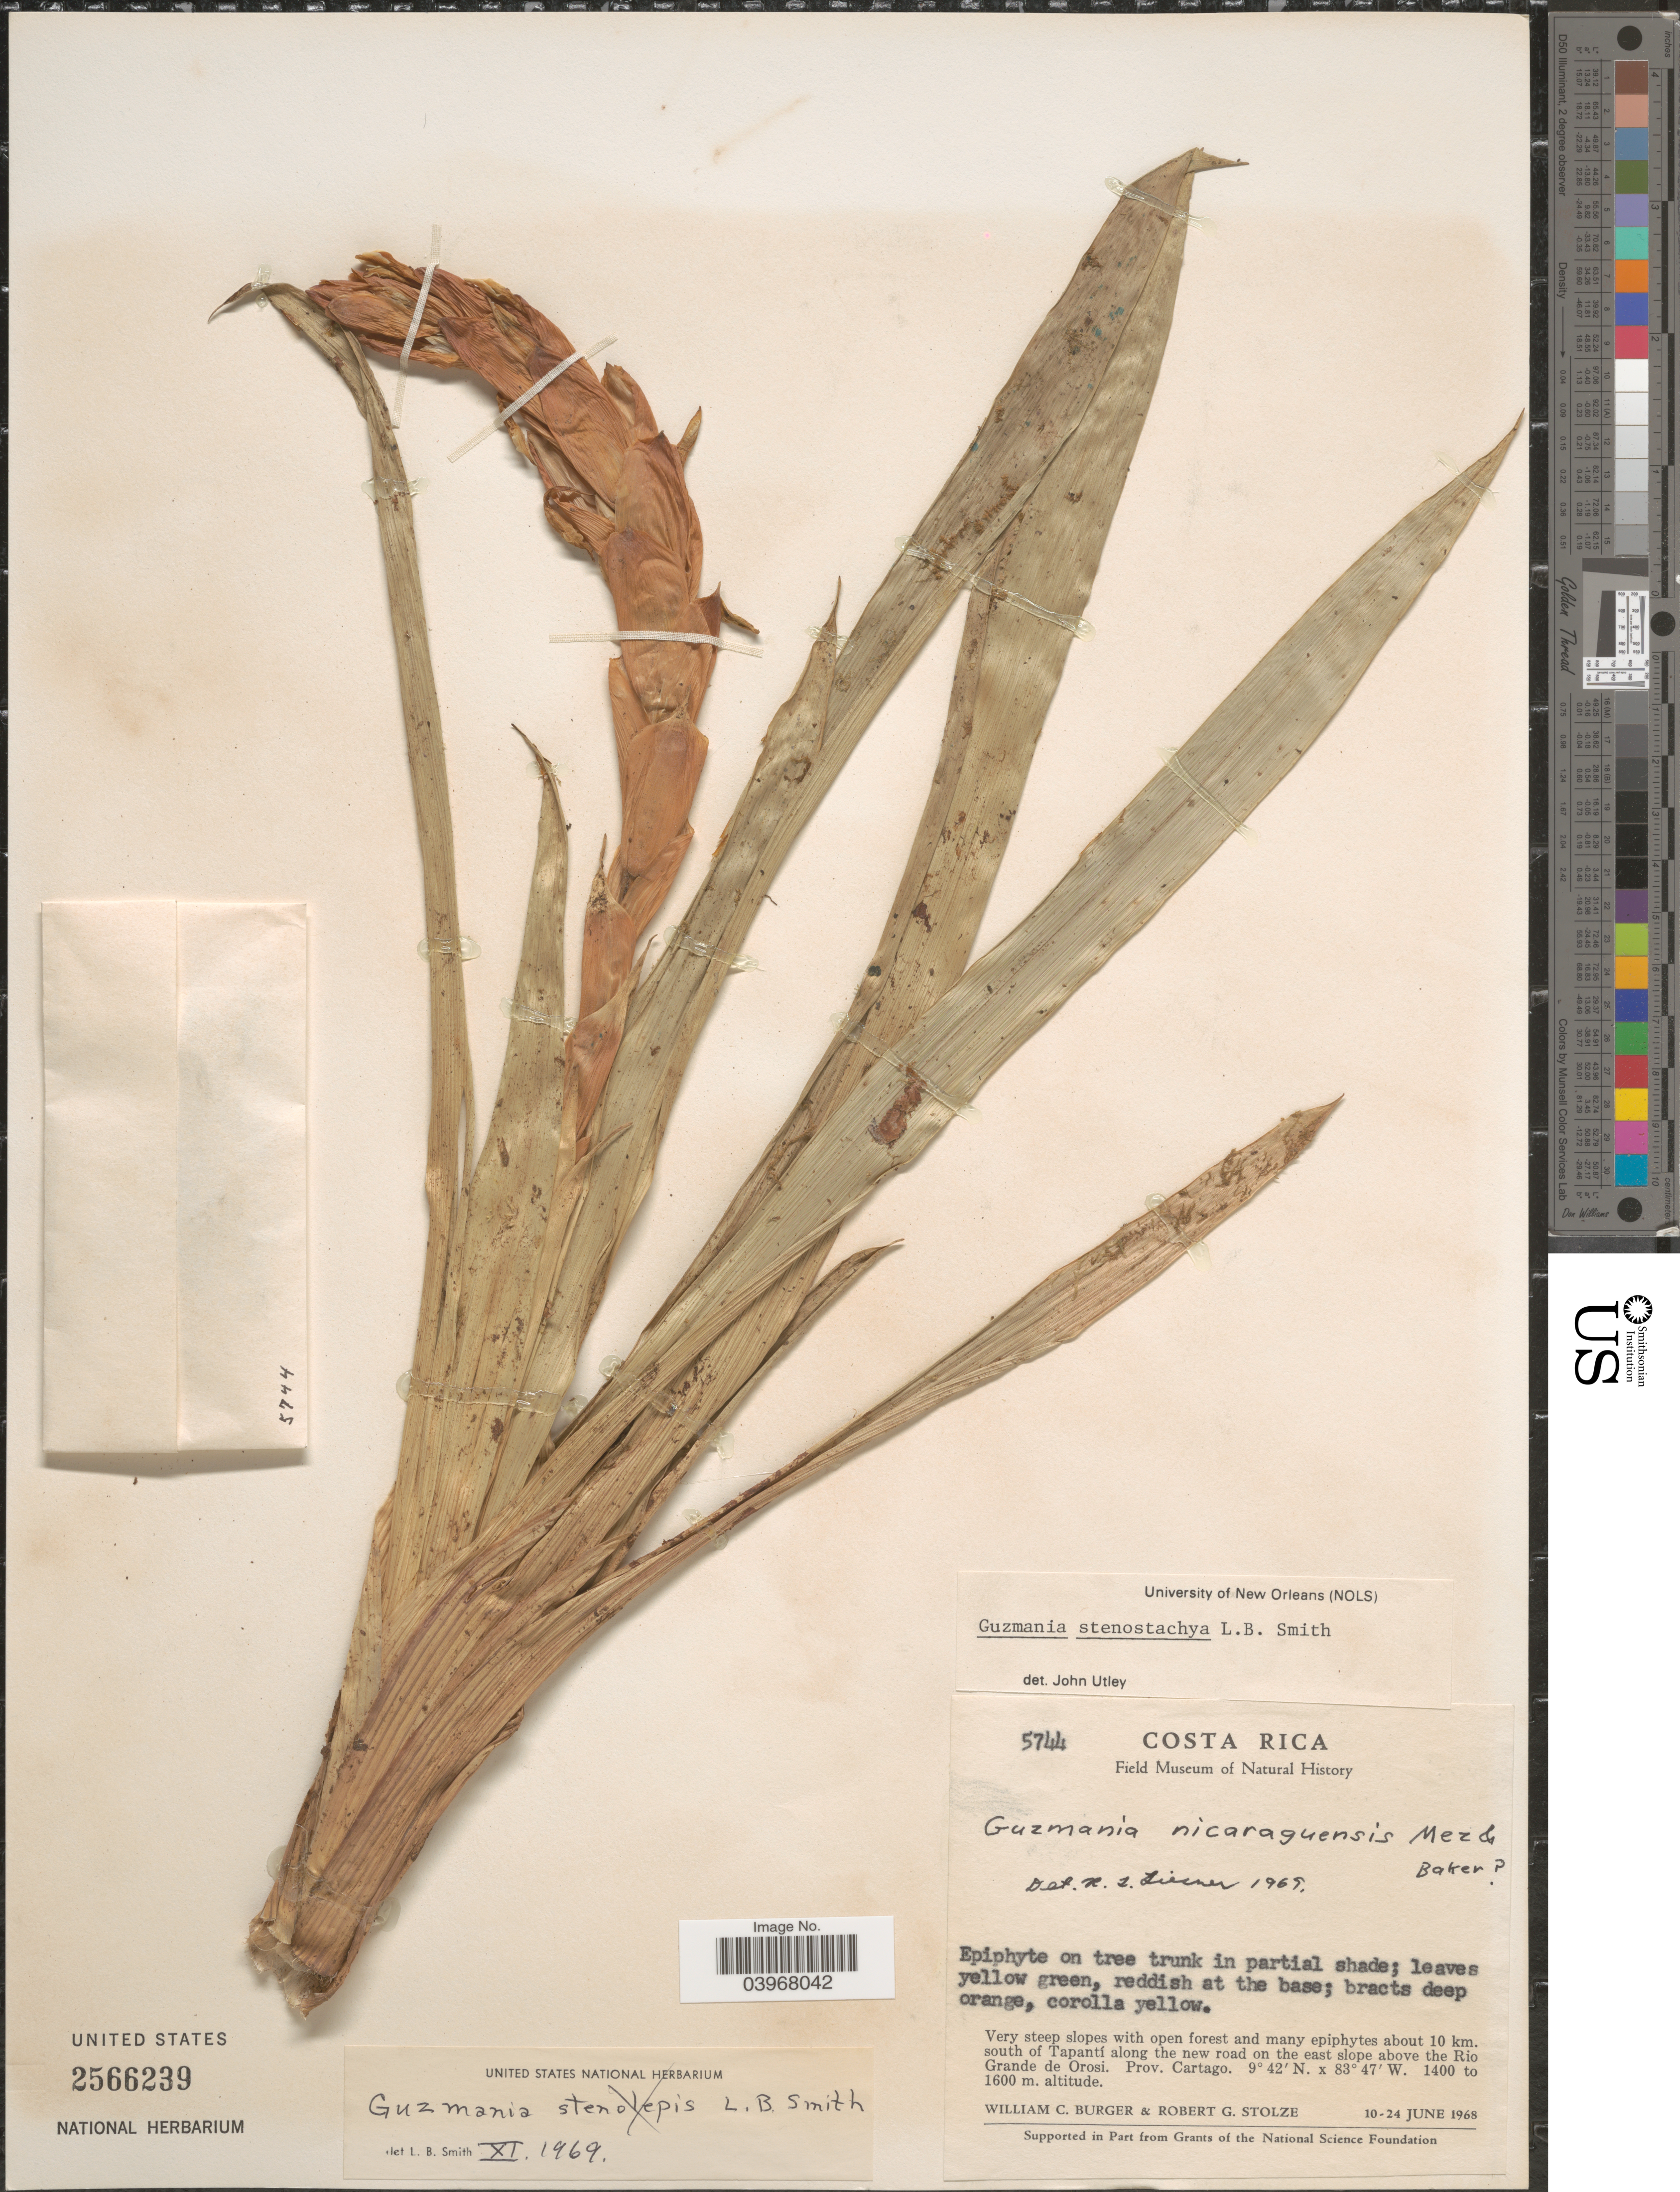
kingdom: Plantae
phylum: Tracheophyta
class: Liliopsida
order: Poales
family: Bromeliaceae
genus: Guzmania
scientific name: Guzmania stenostachya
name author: L.B. Sm.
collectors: W. Burger & R. G. Stolze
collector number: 5744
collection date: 1968-06-10/1968-06-24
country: Costa Rica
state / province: Cartago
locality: About 10 km. south of Tapantí along the new road on the east slope above the Rio Grande de Orosi.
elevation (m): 1600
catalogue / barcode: US 2566239